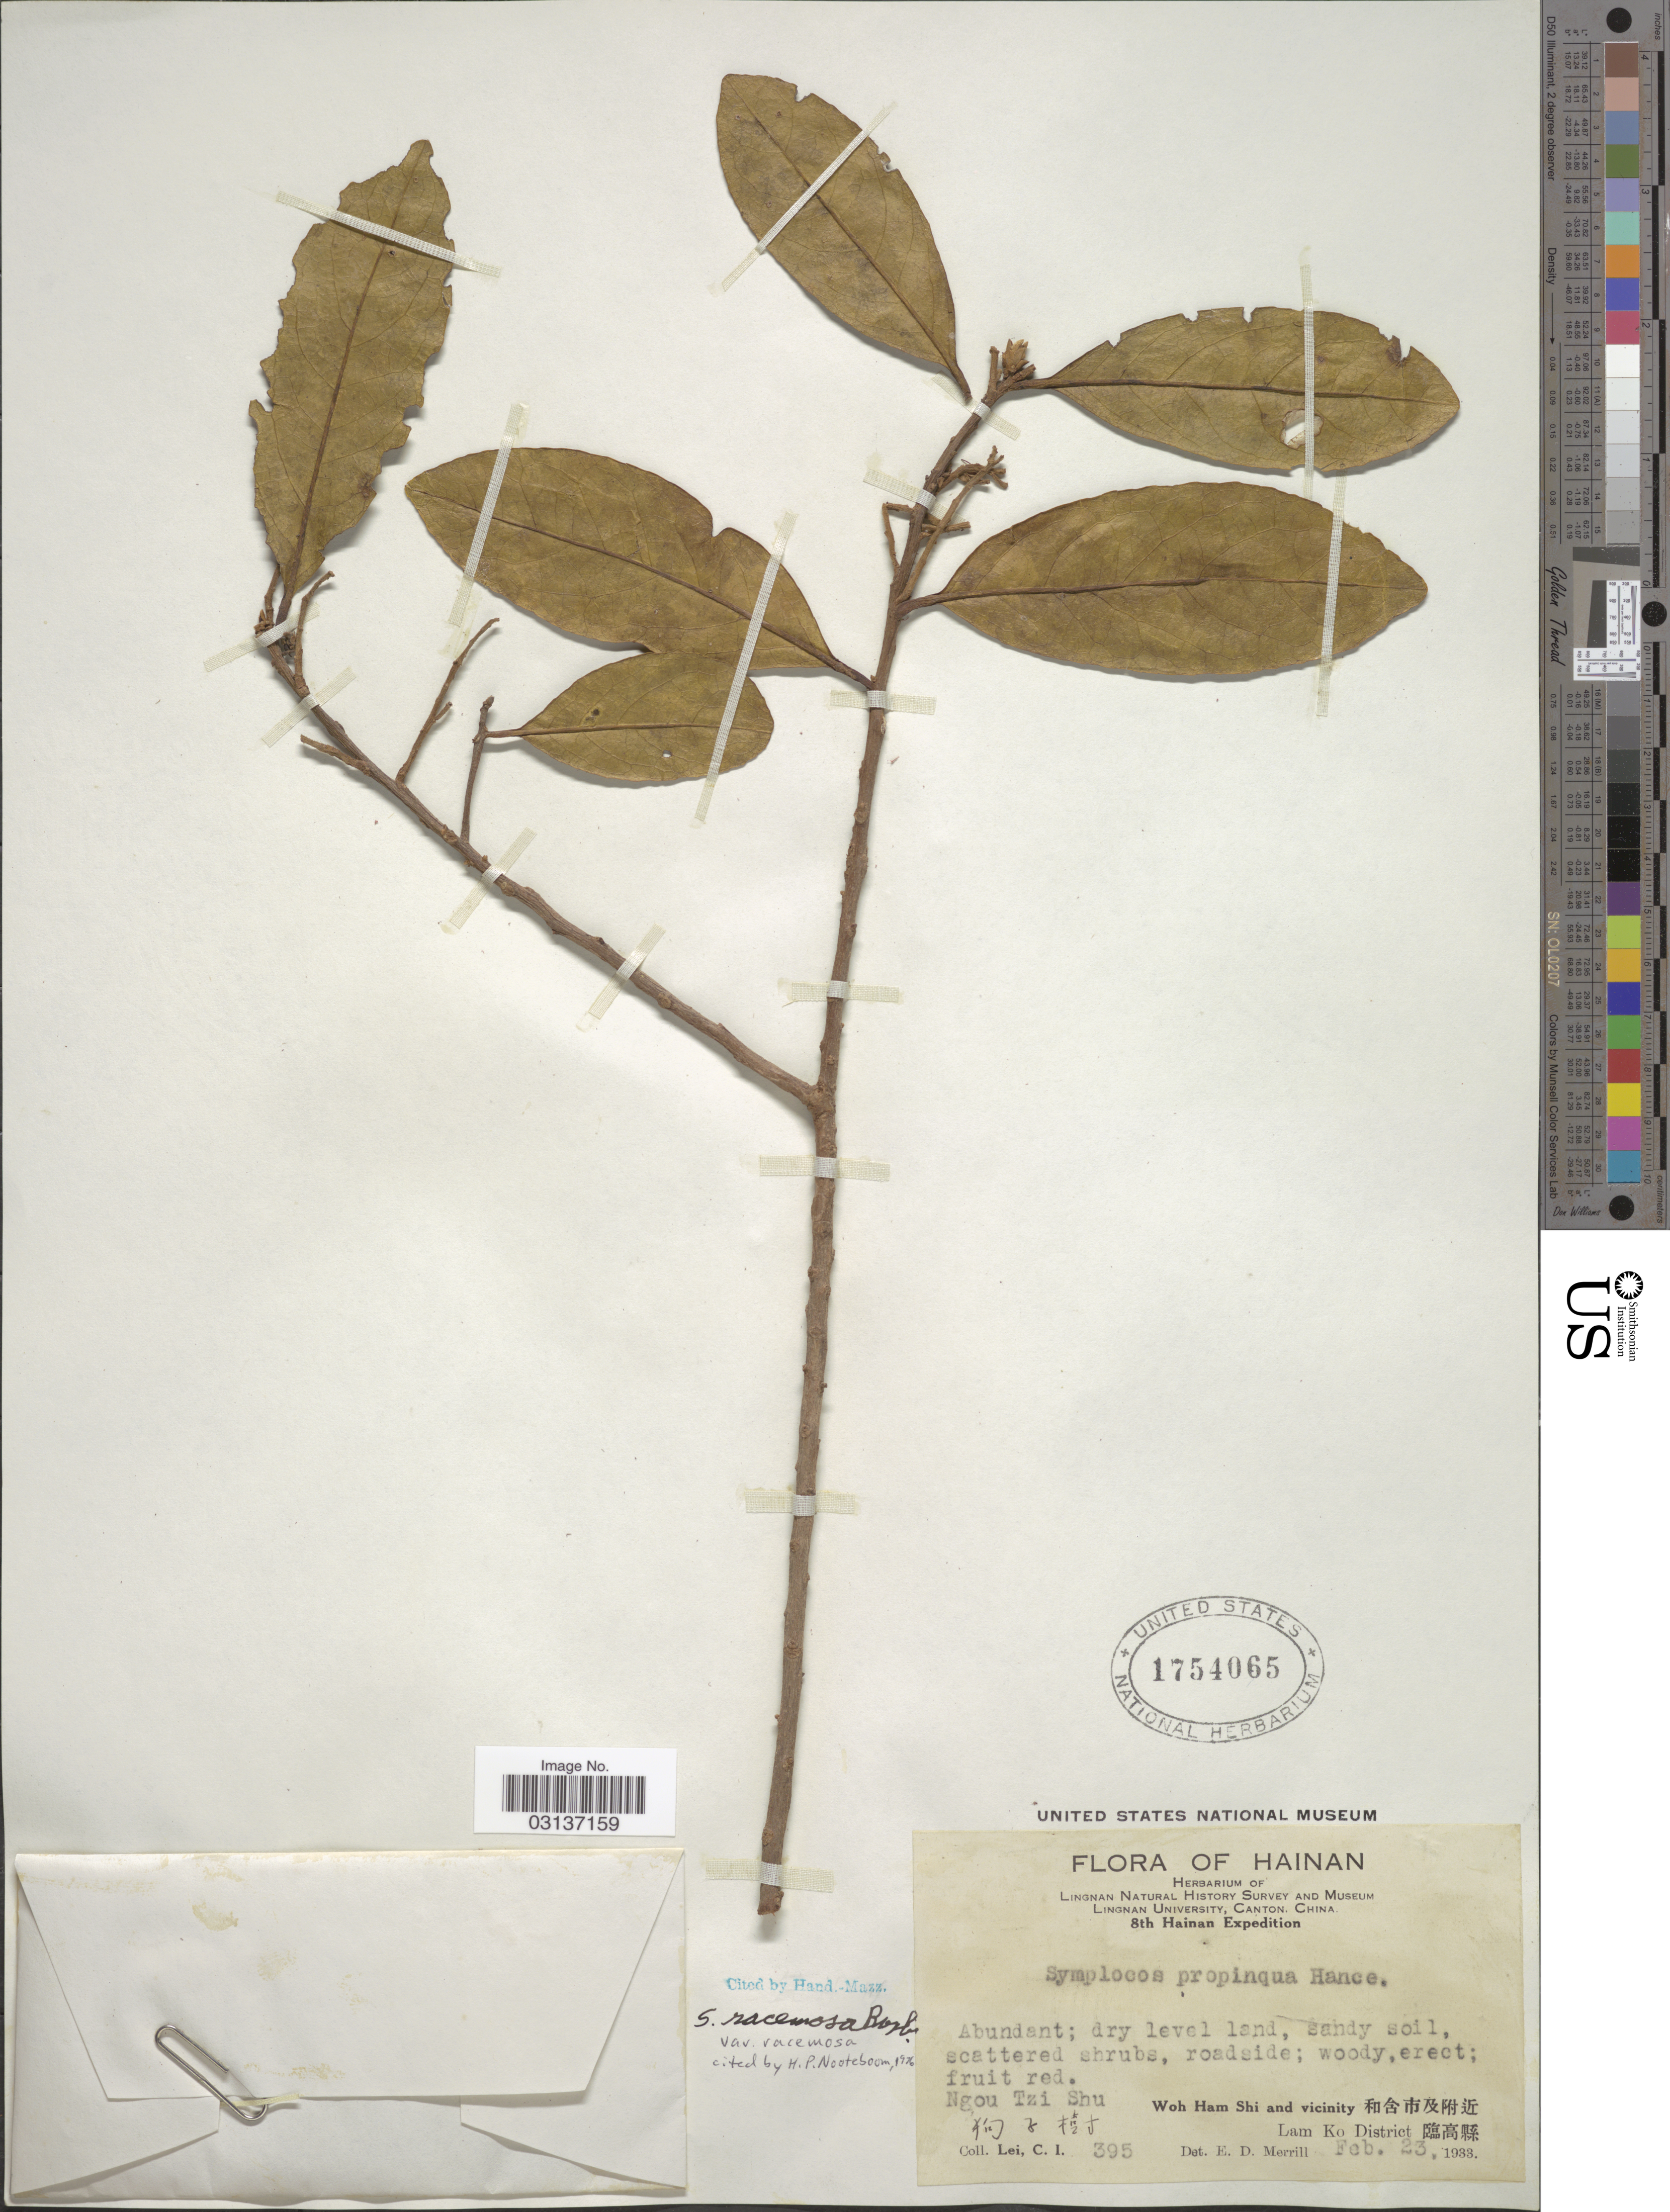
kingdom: Plantae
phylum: Tracheophyta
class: Magnoliopsida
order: Ericales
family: Symplocaceae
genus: Symplocos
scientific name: Symplocos racemosa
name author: Roxb.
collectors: C. I. Lei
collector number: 395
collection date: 1933-02-23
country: China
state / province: Hainan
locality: Ngou Tzi Shu. Woh Ham Shi and vicinity. Lam Ko District.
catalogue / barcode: US 1754065